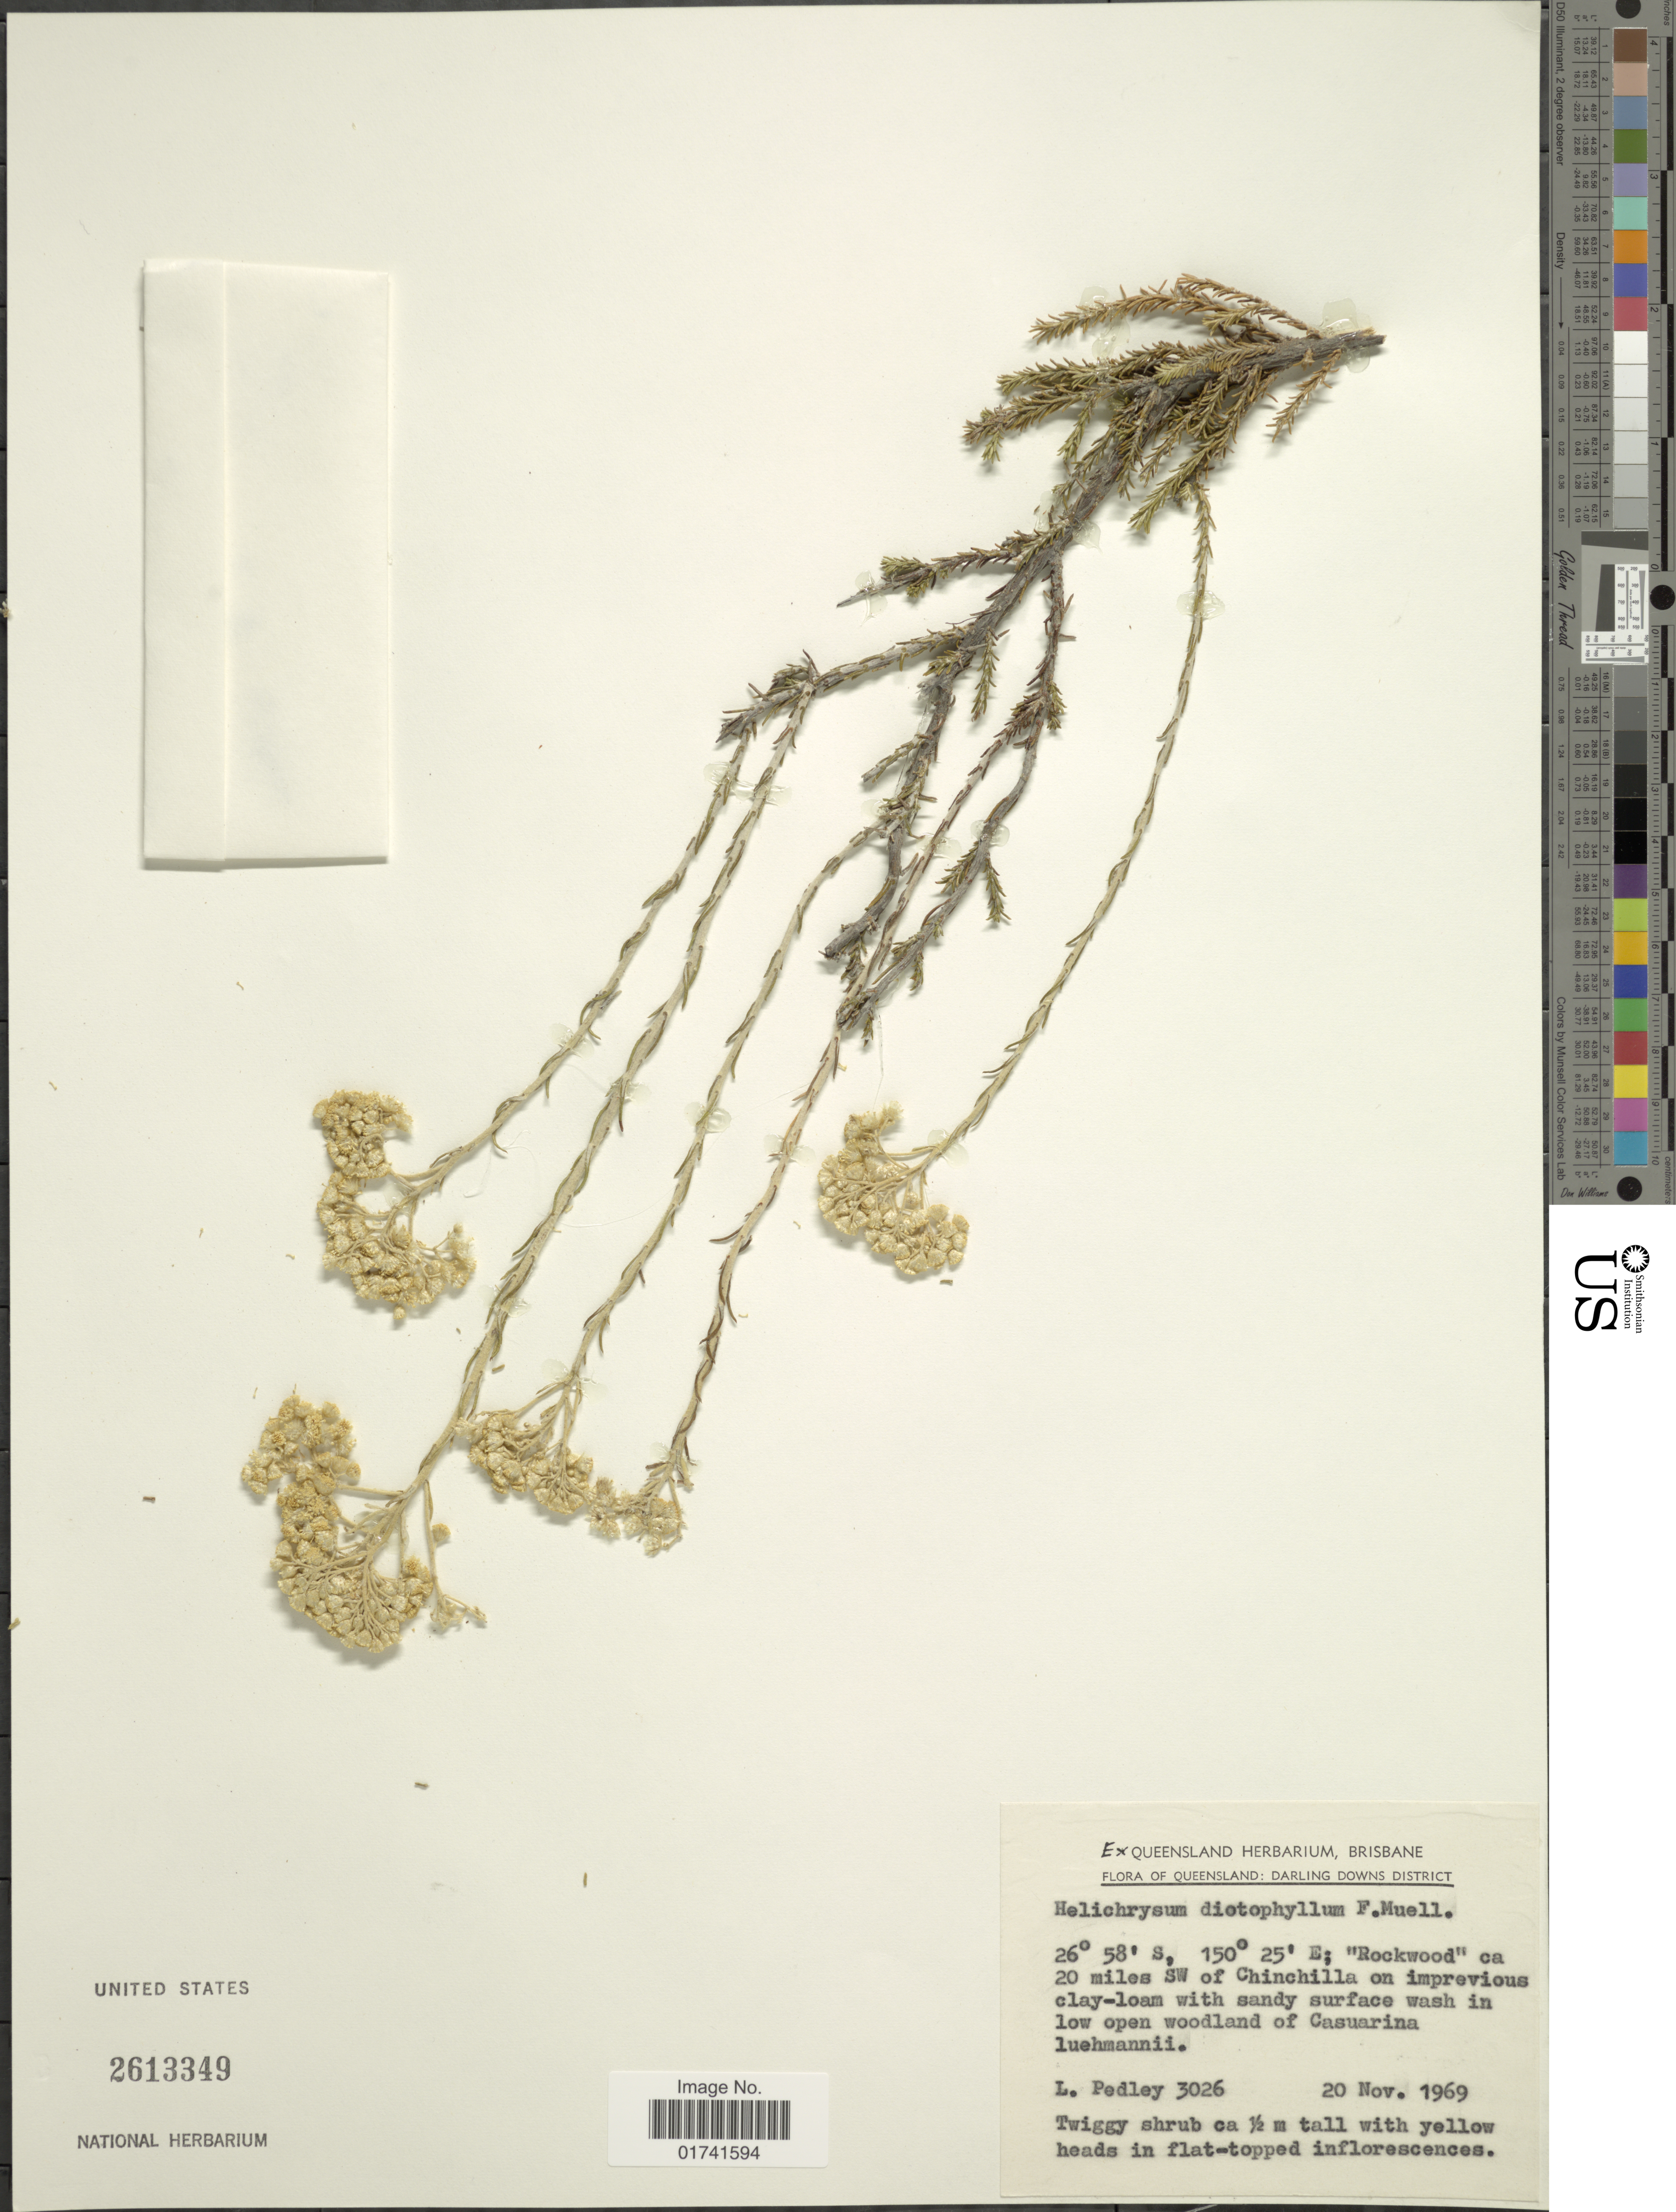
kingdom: Plantae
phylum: Tracheophyta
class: Magnoliopsida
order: Asterales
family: Asteraceae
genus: Ozothamnus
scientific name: Ozothamnus diotophyllus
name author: (F. Muell.) Anderb.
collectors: L. Pedley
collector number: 3026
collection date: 1969-11-20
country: Australia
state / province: Queensland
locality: Darling Downs District, "Rockwood"ca 20 miles SW of Chinchilla.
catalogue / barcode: US 2613349